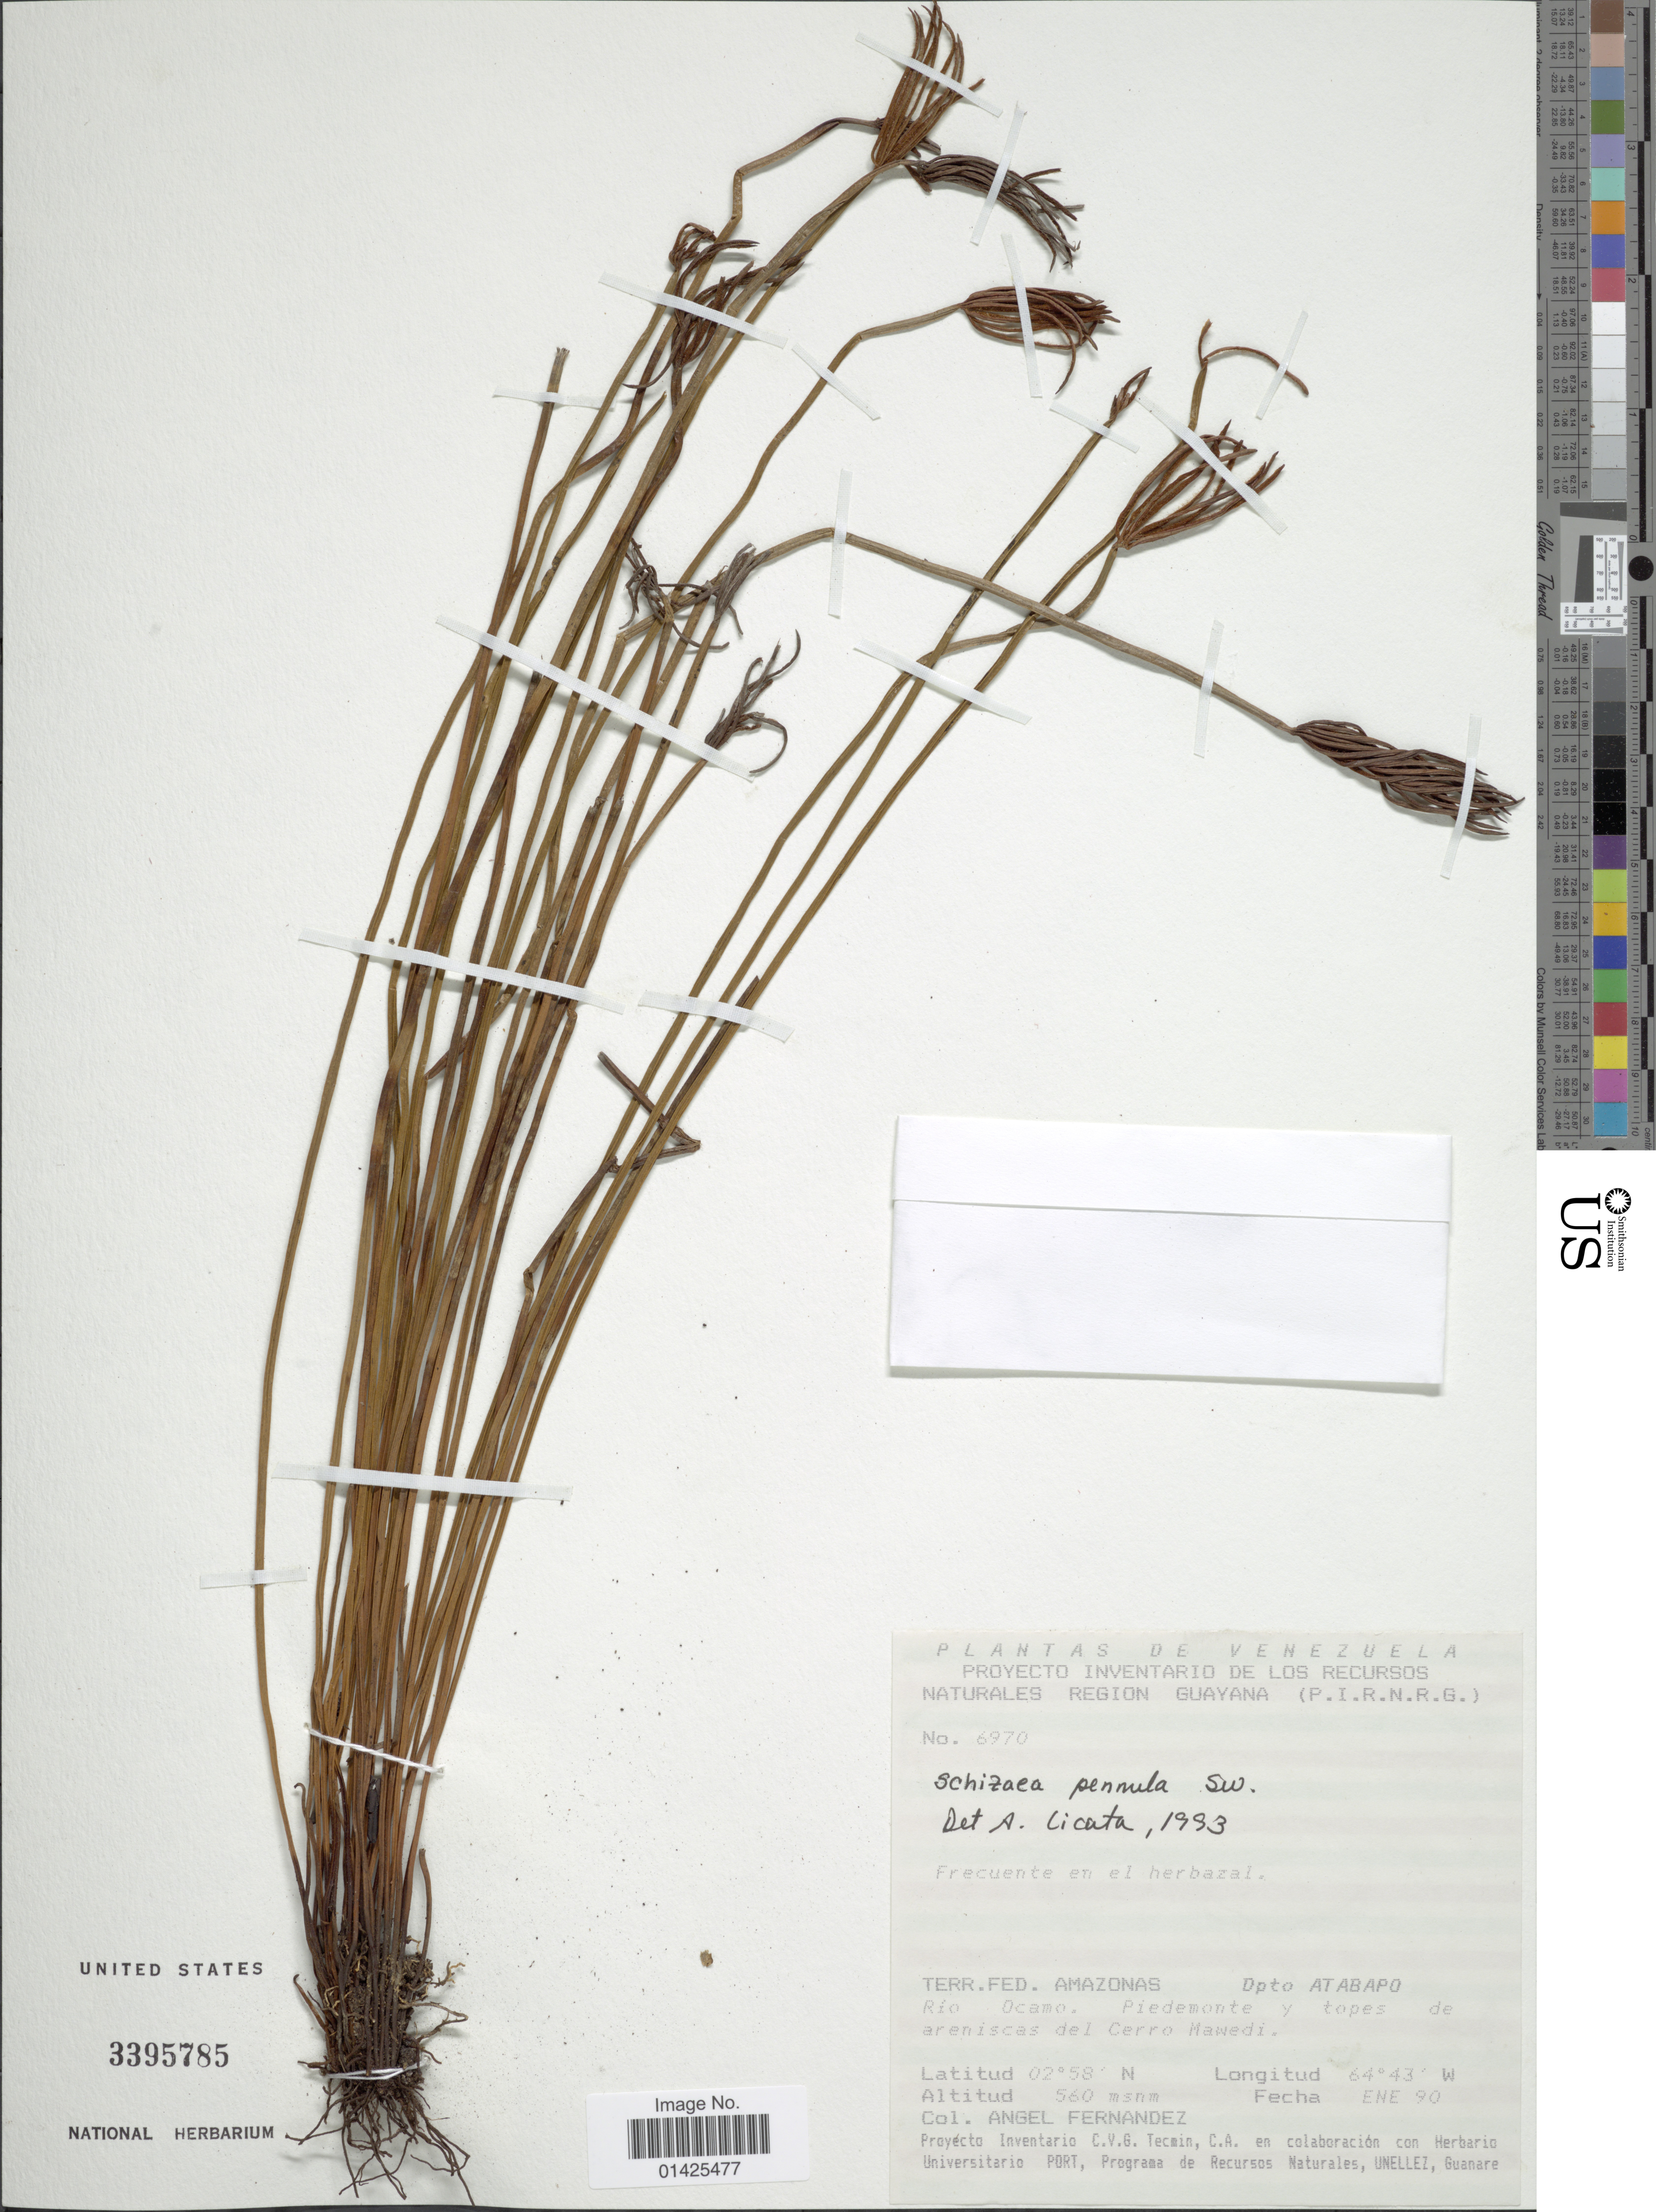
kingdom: Plantae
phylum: Tracheophyta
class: Polypodiopsida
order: Schizaeales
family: Schizaeaceae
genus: Actinostachys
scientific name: Actinostachys pennula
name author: (Sw.) Hook.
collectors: A. Fernandez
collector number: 6970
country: Venezuela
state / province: Amazonas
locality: Terr. Fed. Amazonas. Dpto Atabapo. Rio Ocamo. Piedemonte y topes de areniscas del Cerro Mawedi.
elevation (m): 560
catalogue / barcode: US 3395785